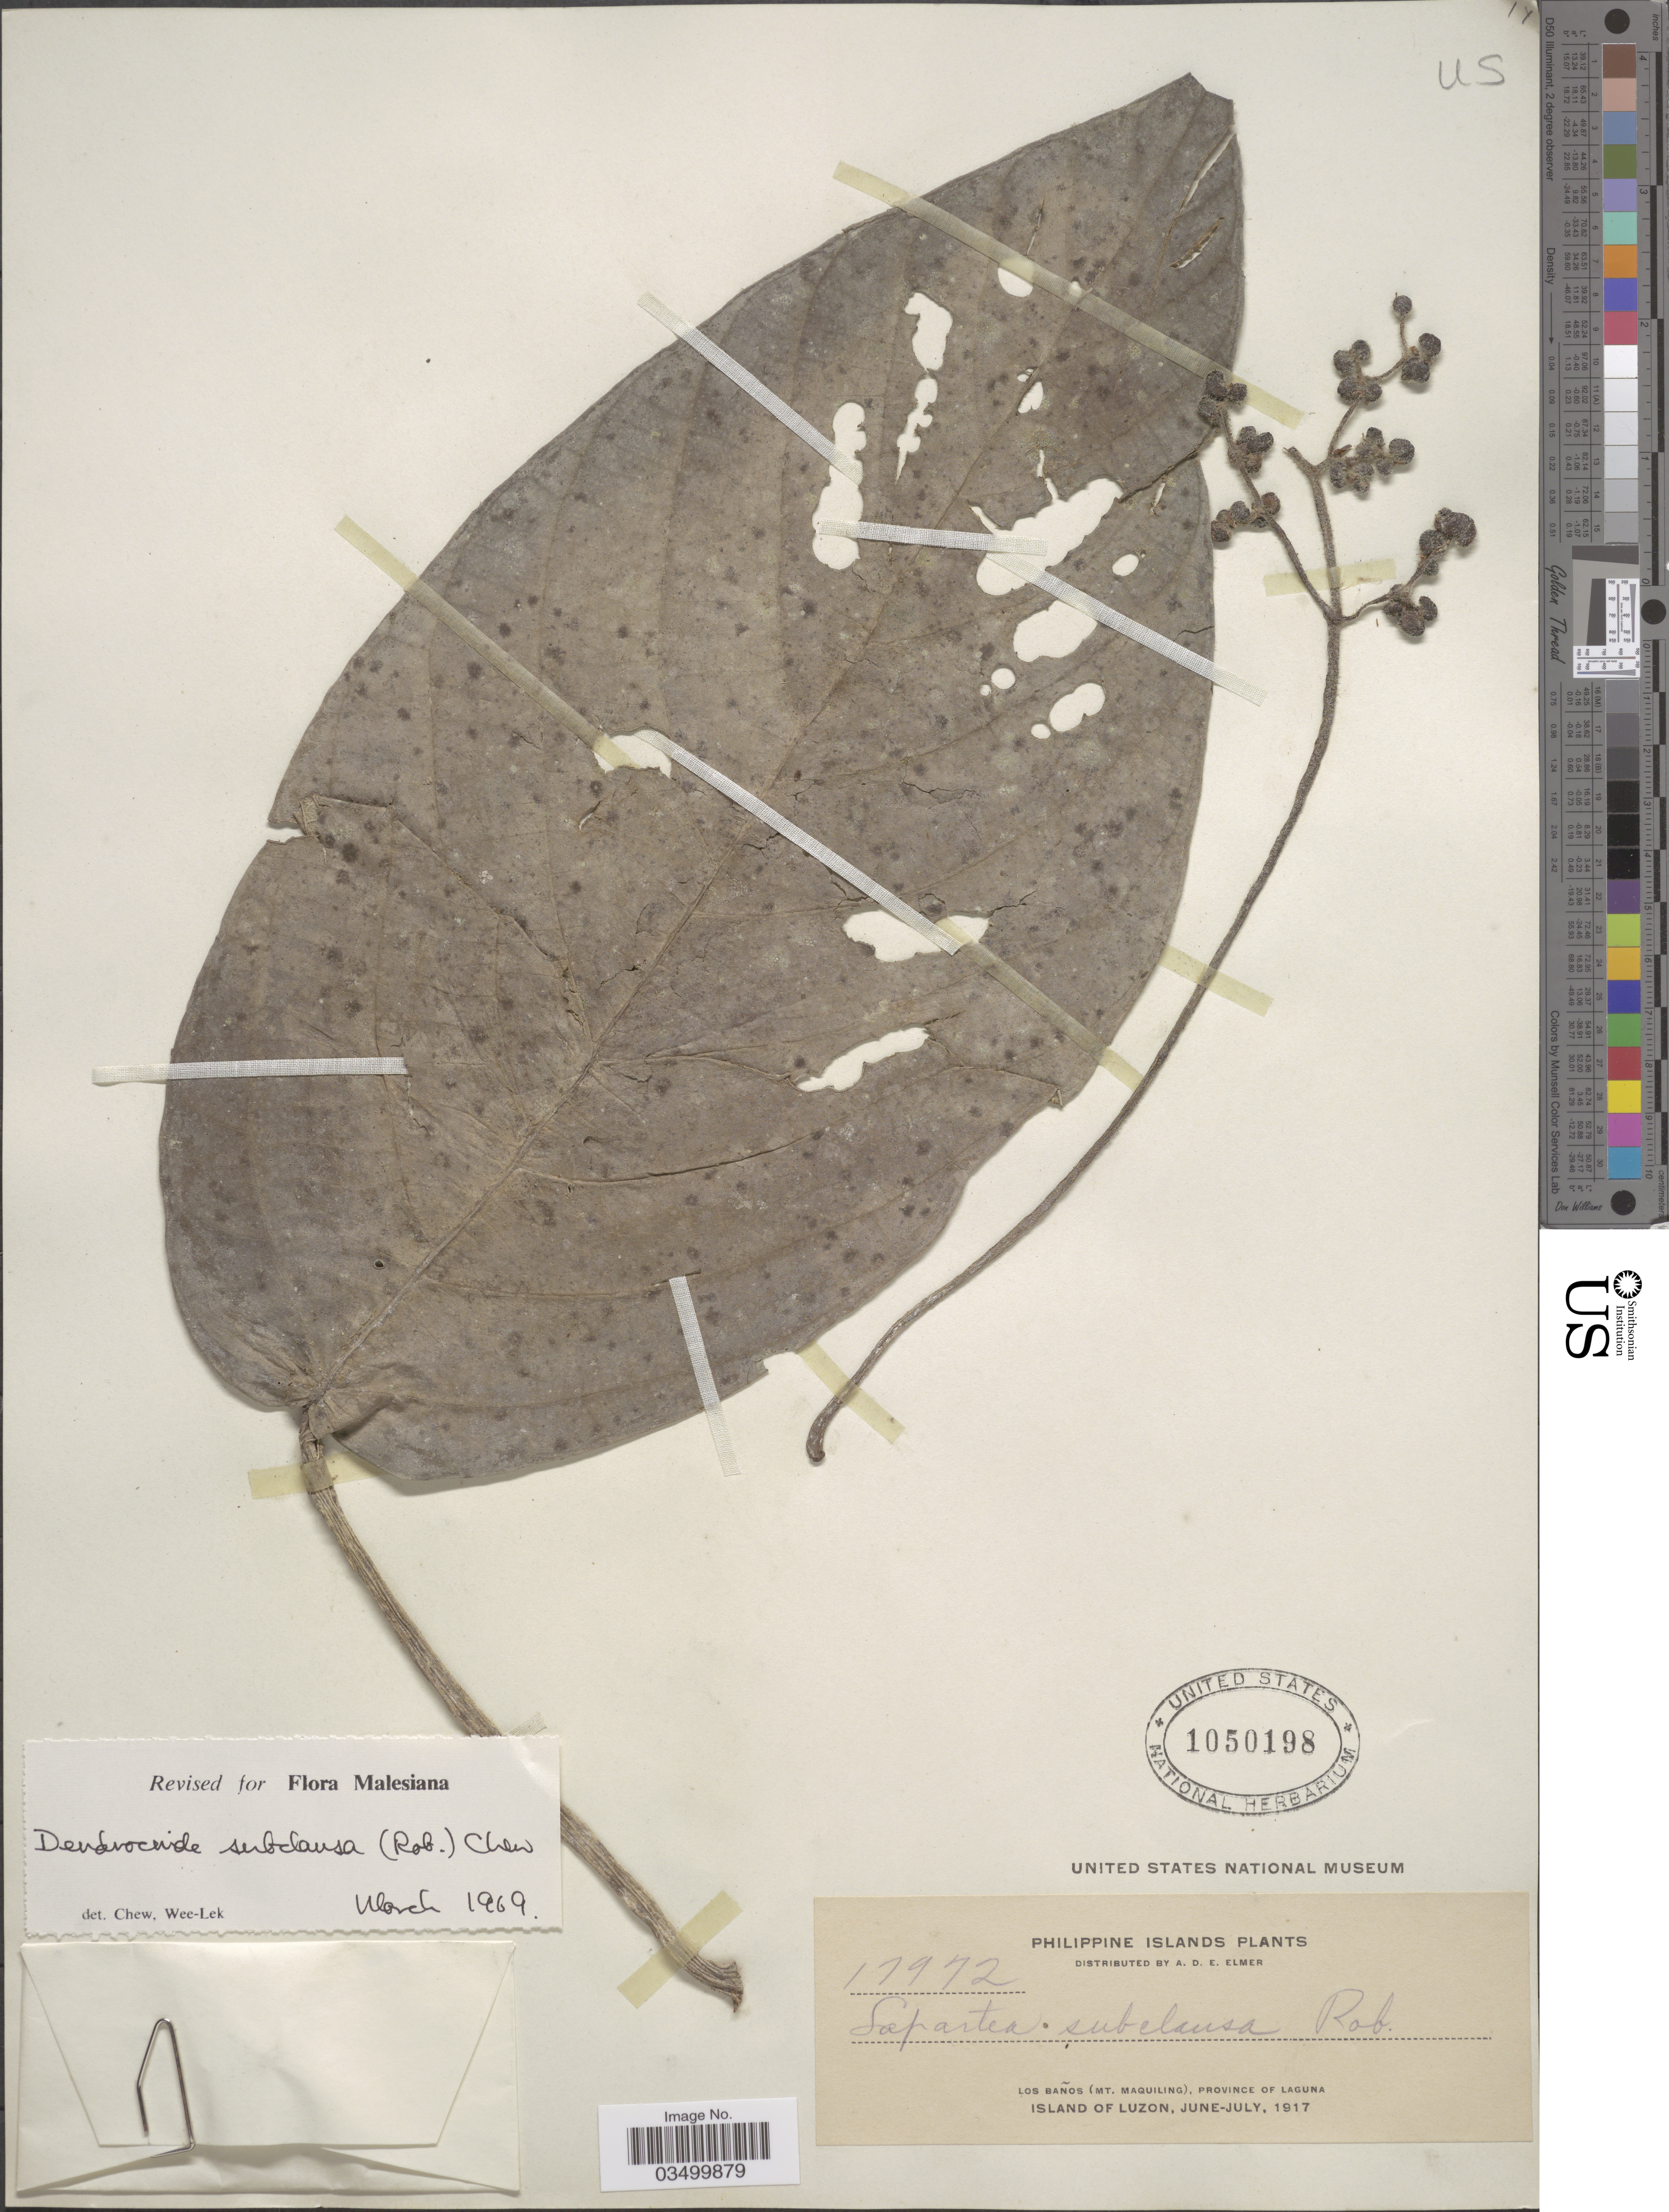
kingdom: Plantae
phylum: Tracheophyta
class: Magnoliopsida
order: Rosales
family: Urticaceae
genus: Dendrocnide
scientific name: Dendrocnide subclausa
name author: (C.B. Rob.) Chew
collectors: A. D. E. Elmer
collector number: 17972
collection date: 1917-06/1917-07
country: Philippines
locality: Philippine Islands. Los Baños (Mt. Maquiling), Province of Laguna. Island of Luzon.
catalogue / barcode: US 1050198